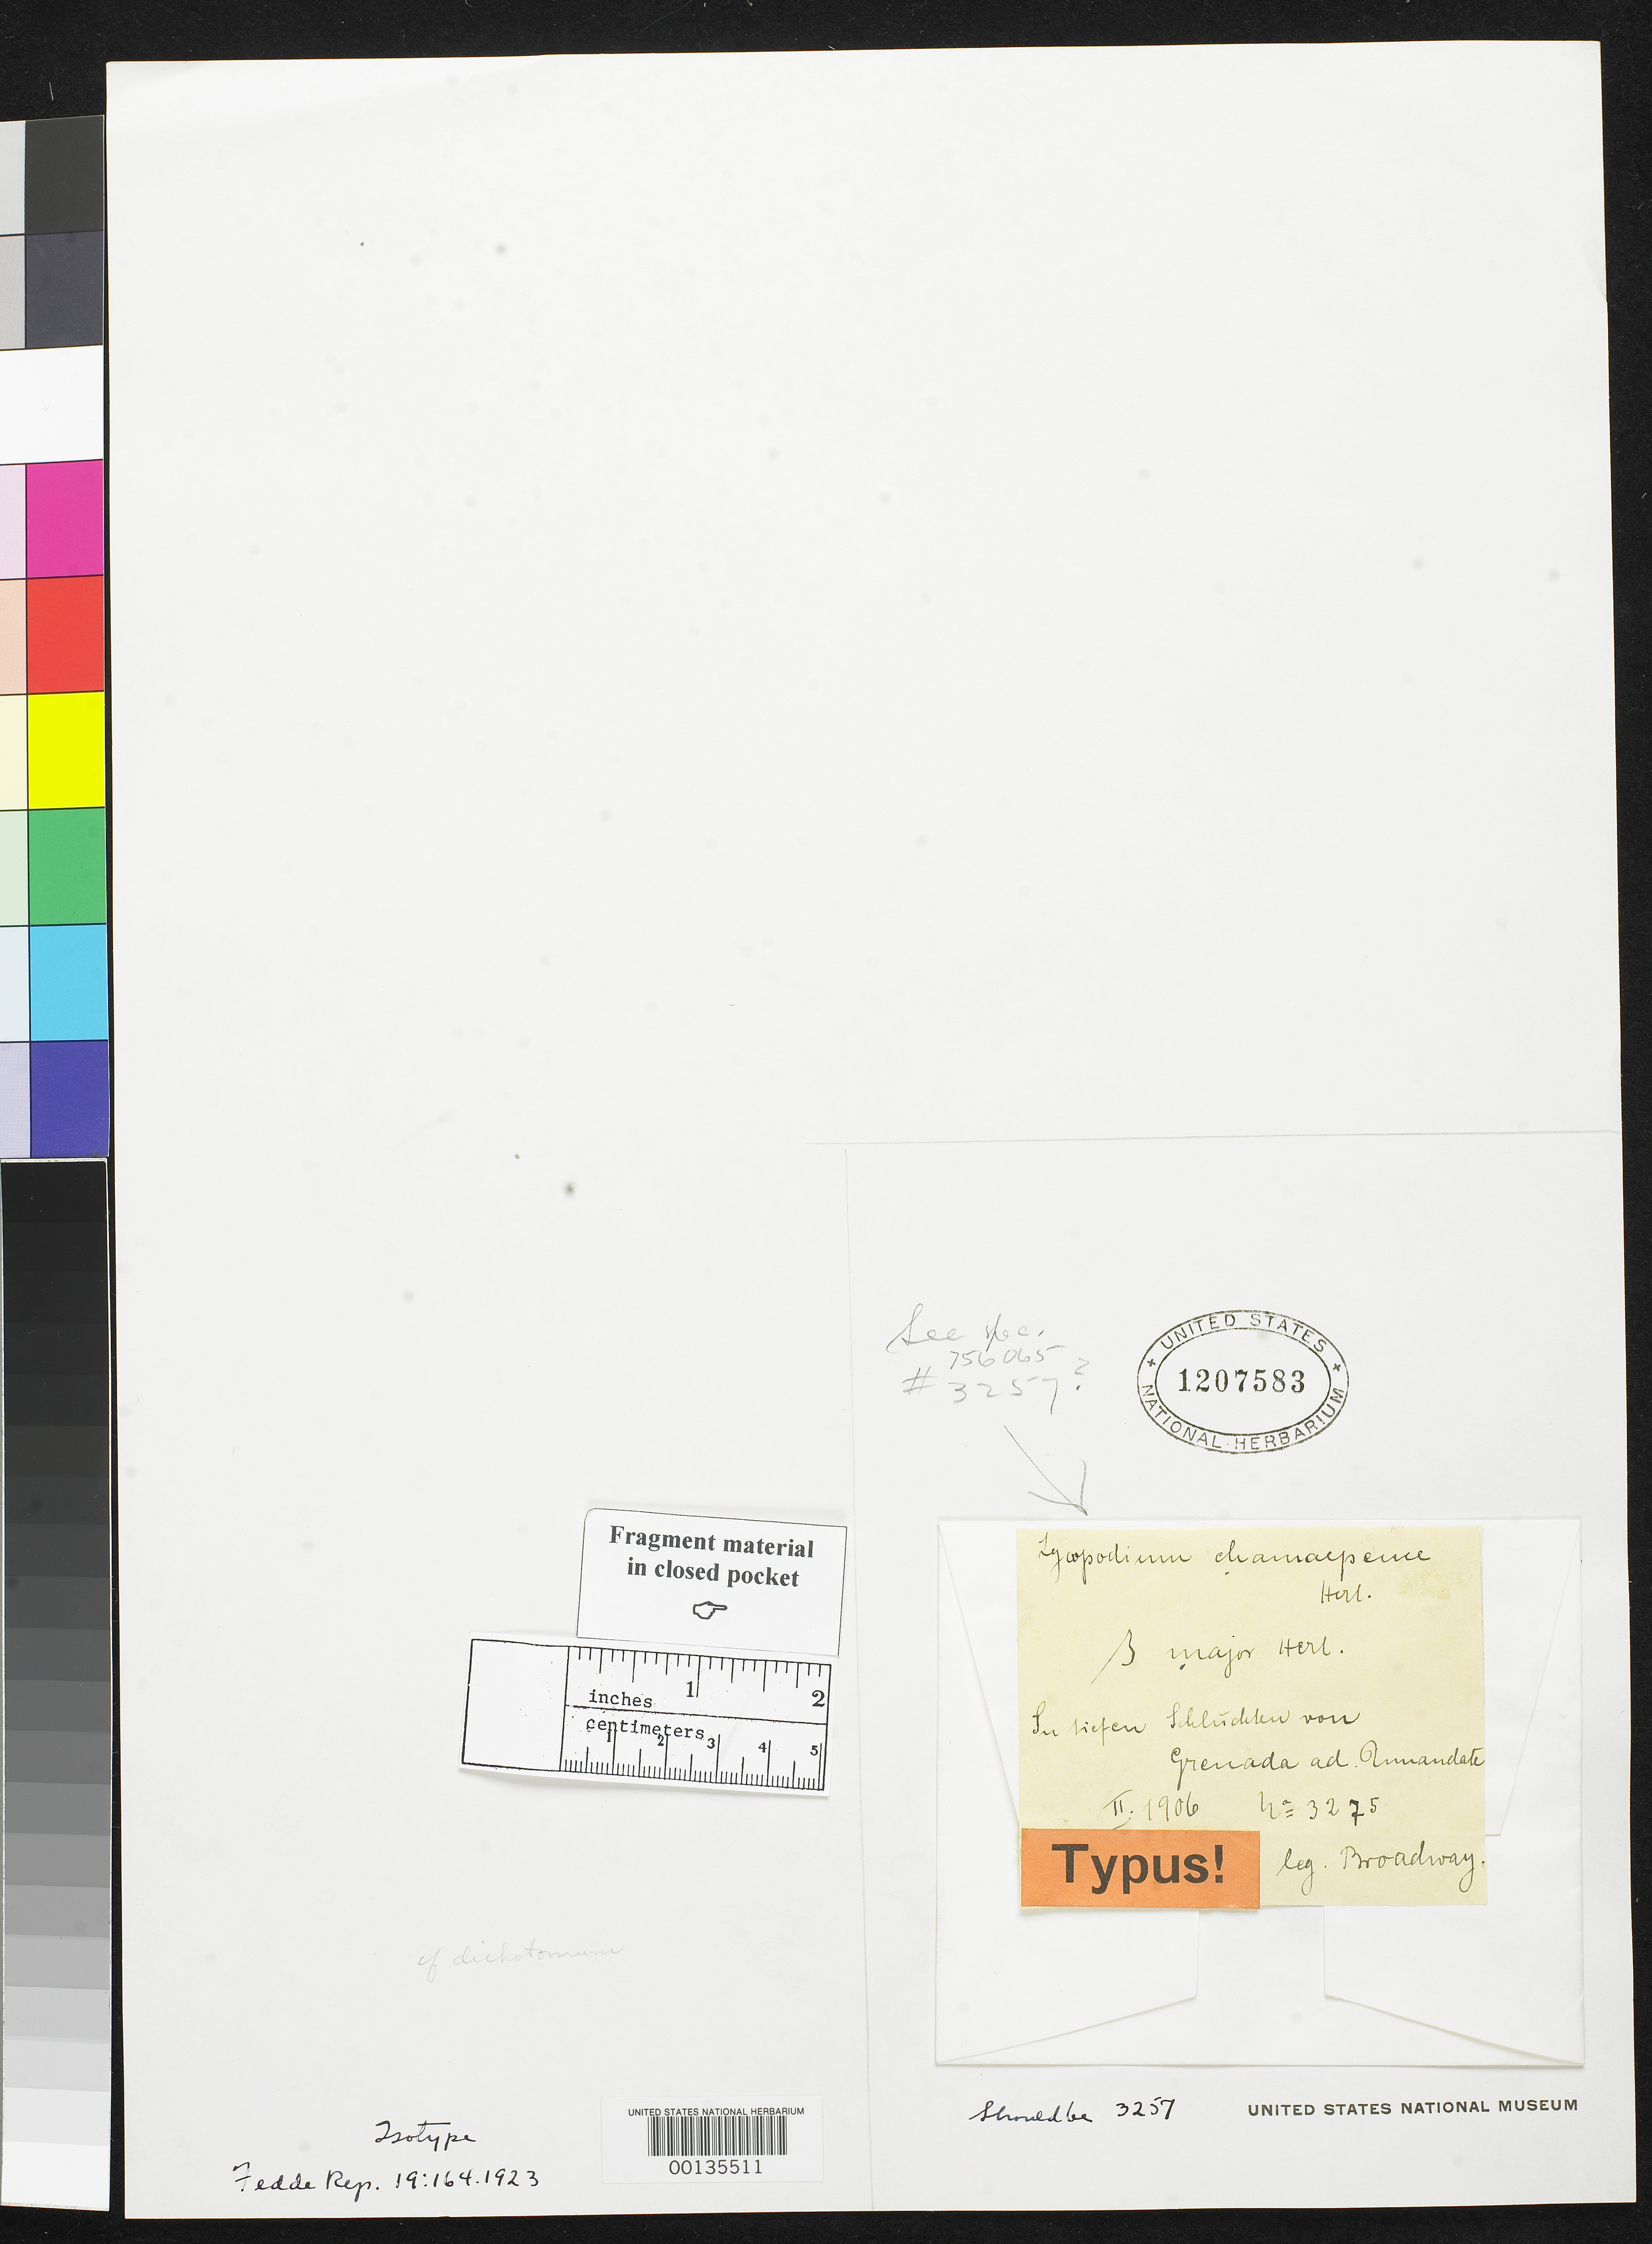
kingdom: Plantae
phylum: Tracheophyta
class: Lycopodiopsida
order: Lycopodiales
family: Lycopodiaceae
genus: Urostachys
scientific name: Urostachys chamaepeuce var. urbanianus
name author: Herter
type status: Possible Type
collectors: W. E. Broadway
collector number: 3257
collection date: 1906-02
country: Grenada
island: Windward Is.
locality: Annandale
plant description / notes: Specimen annotated as "Lycopodium chamaepeuce Hert. ß major Hert.", name never validly published. Annotated as "isotype" but dubiously a (syn) type of Urostachys chamaepeuce var. urbanianus Hert.; protologue cites 3457 (and 3458) but this specimen is labeled 3275 (data otherwise match type collection). "Urostachys chamaepeuce var. major Herter" [ex Nessel, nom. inval.] was published without Latin diagnosis or description in Barlappgewichse: 151 (1939) and Rev. Sudam. Bot. 6: 163 (1940), likewise citing Broadway 3457 as type.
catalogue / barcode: US 1207583